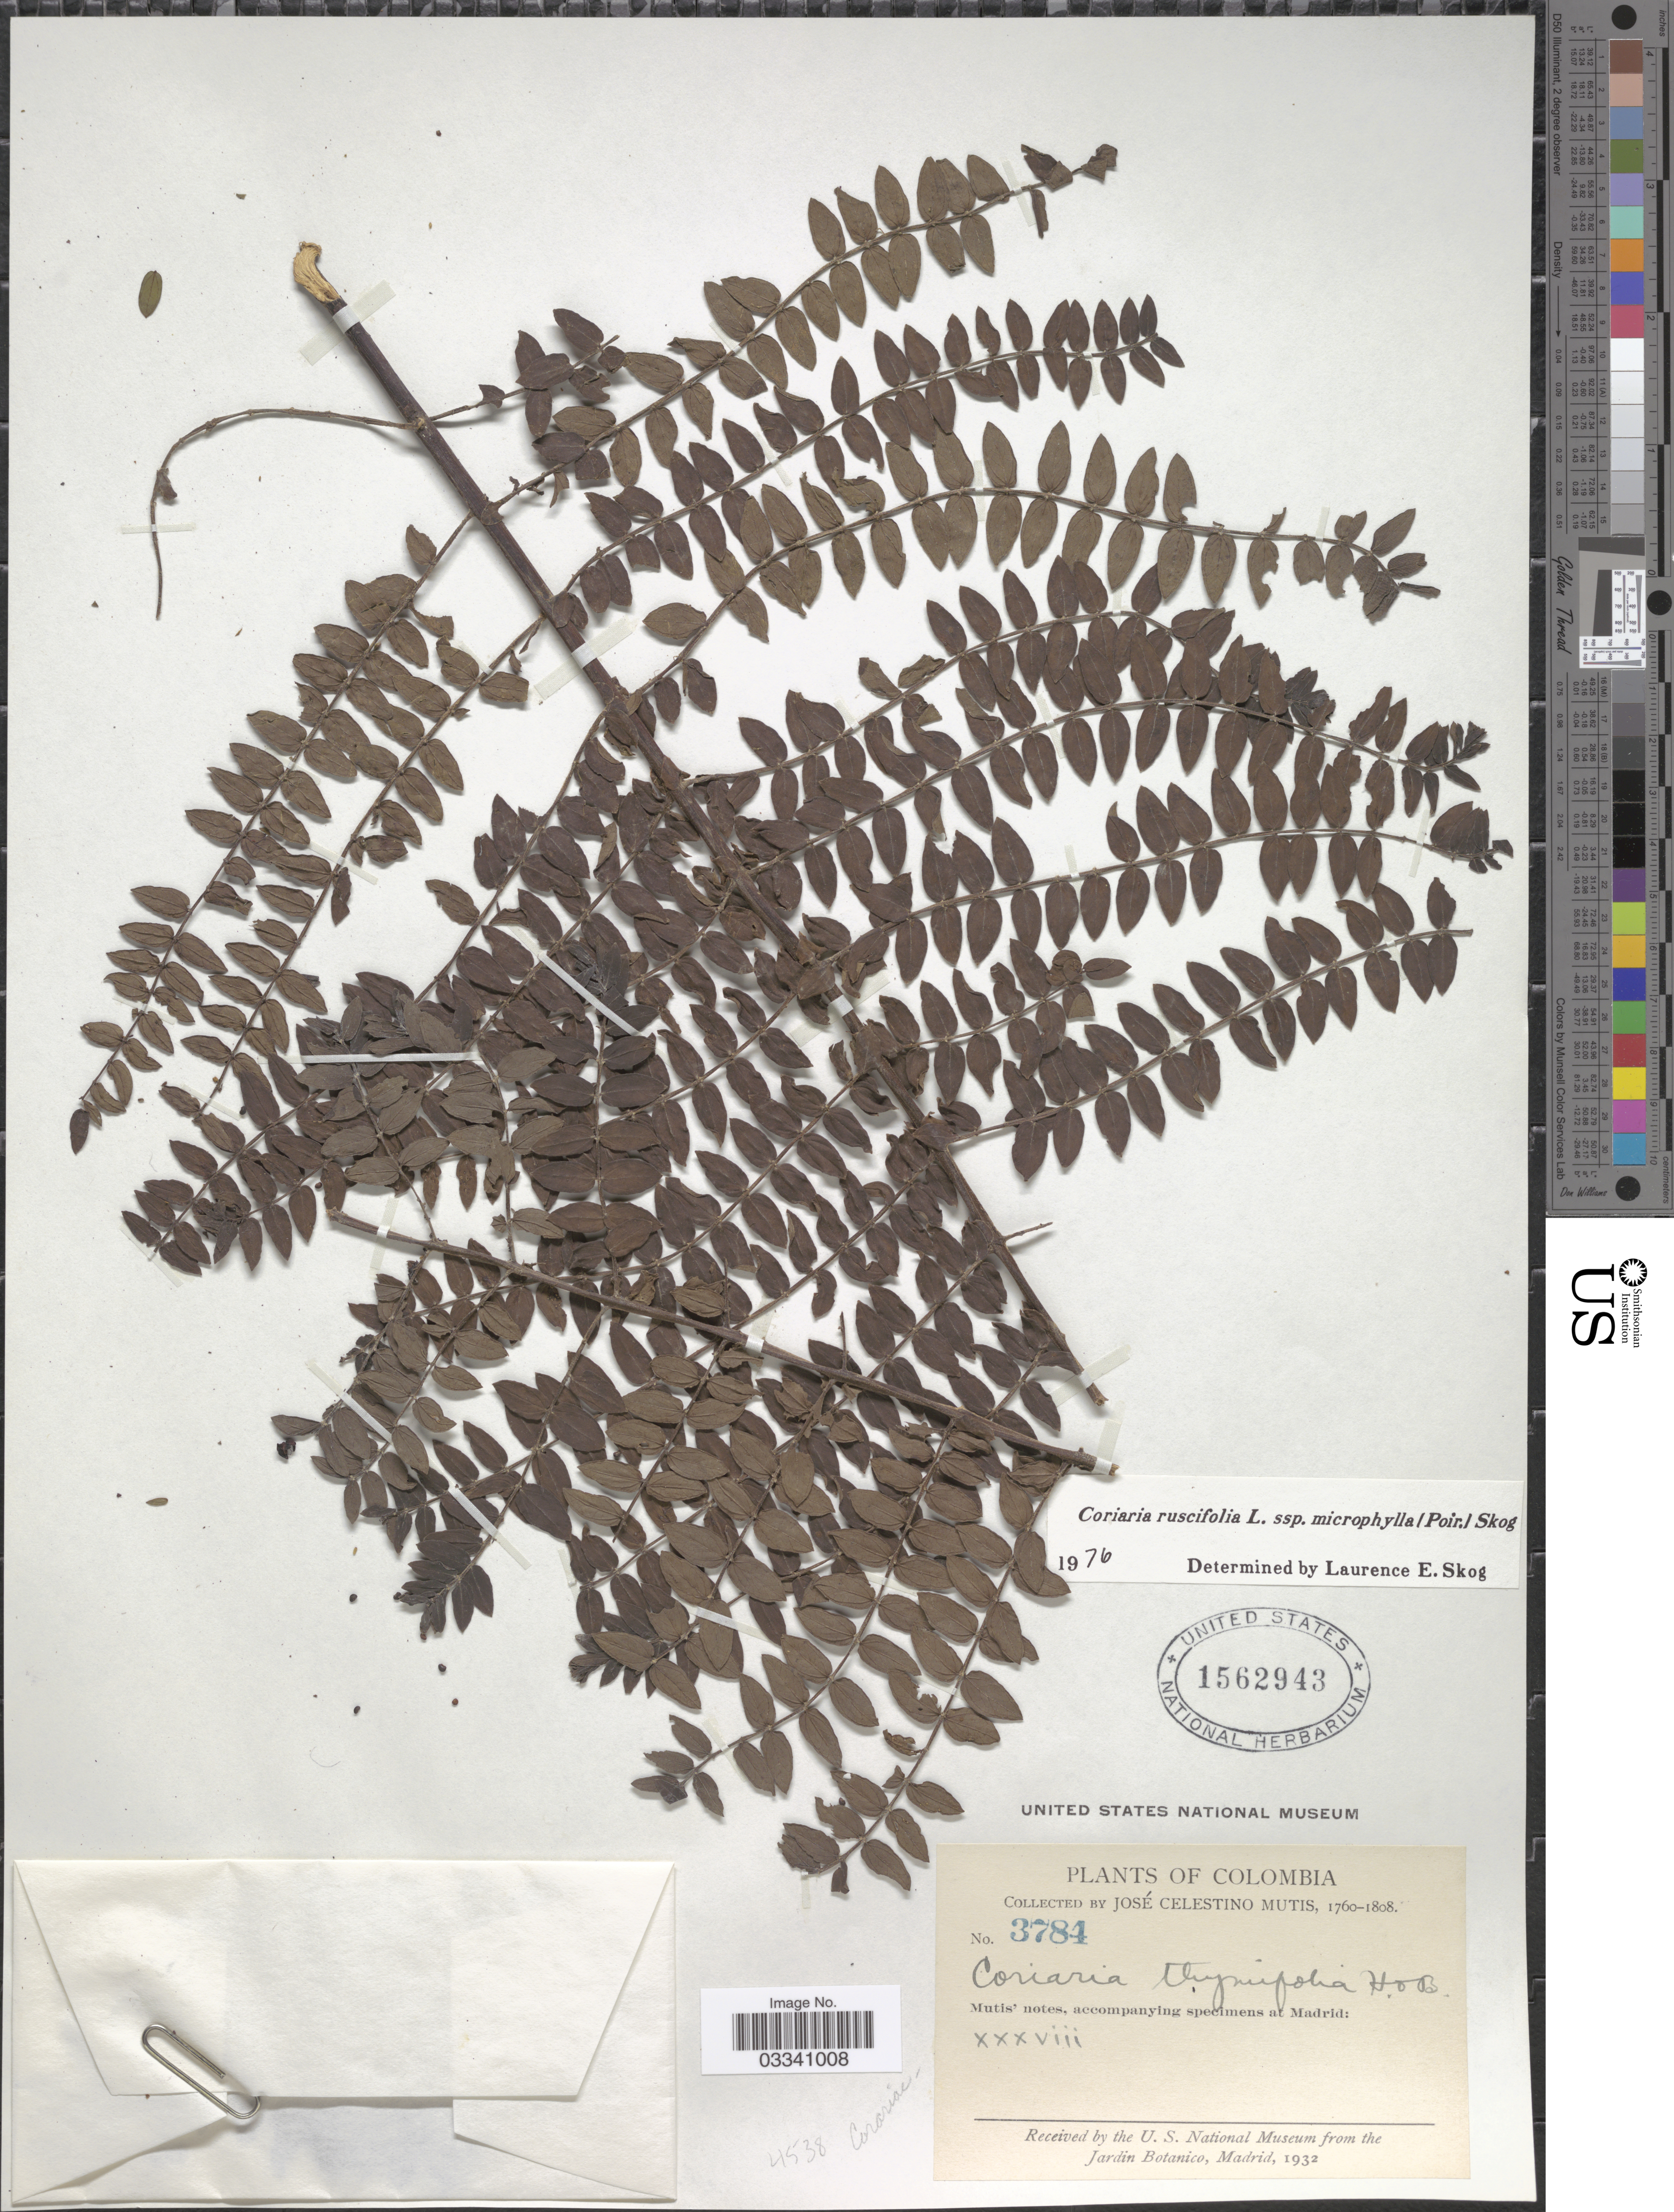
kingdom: Plantae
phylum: Tracheophyta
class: Magnoliopsida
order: Cucurbitales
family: Coriariaceae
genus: Coriaria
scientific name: Coriaria ruscifolia subsp. microphylla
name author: (Poir.) L.E. Skog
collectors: J. C. B. Mutis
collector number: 3784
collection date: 1760/1808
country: Colombia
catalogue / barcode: US 1562943